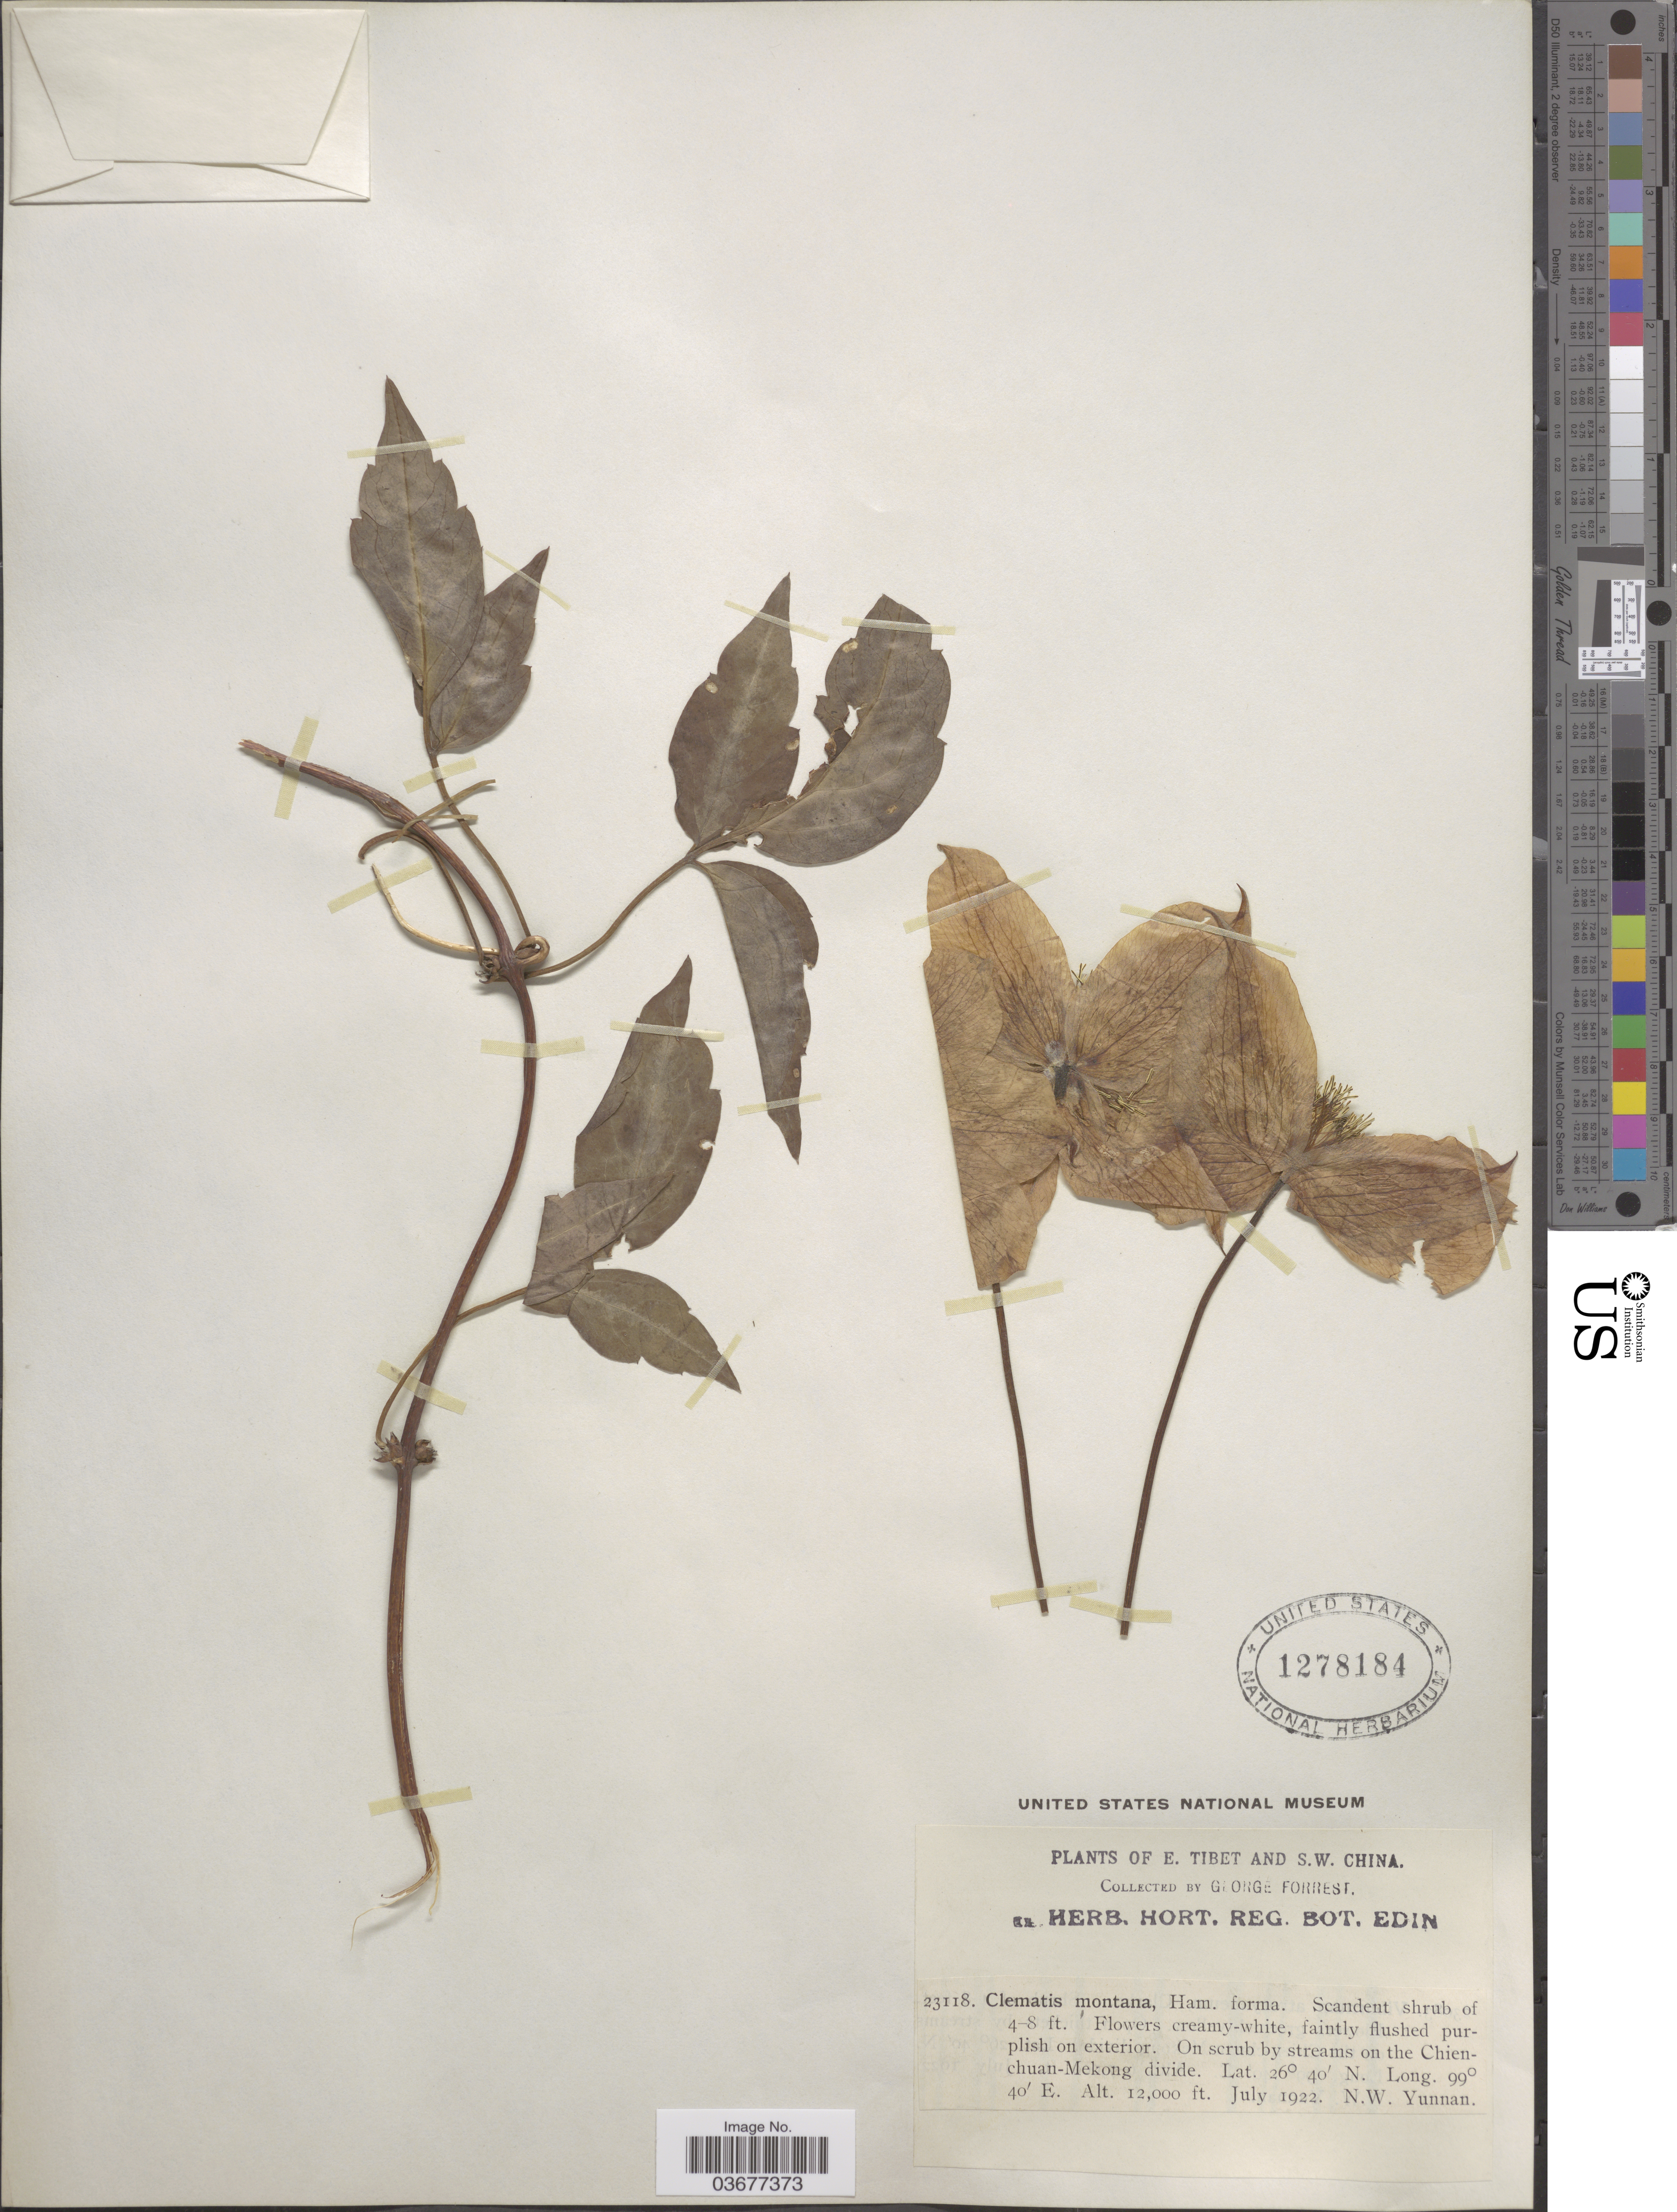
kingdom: Plantae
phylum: Tracheophyta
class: Magnoliopsida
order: Ranunculales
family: Ranunculaceae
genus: Clematis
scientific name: Clematis montana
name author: Buch.-Ham. ex DC.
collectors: G. Forrest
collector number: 23118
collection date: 1922-07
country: China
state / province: Yunnan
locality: S.W. China. On scrub by streams on the Chien-chuan-Mekong divide. N.W. Yunnan.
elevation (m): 3658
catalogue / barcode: US 1278184